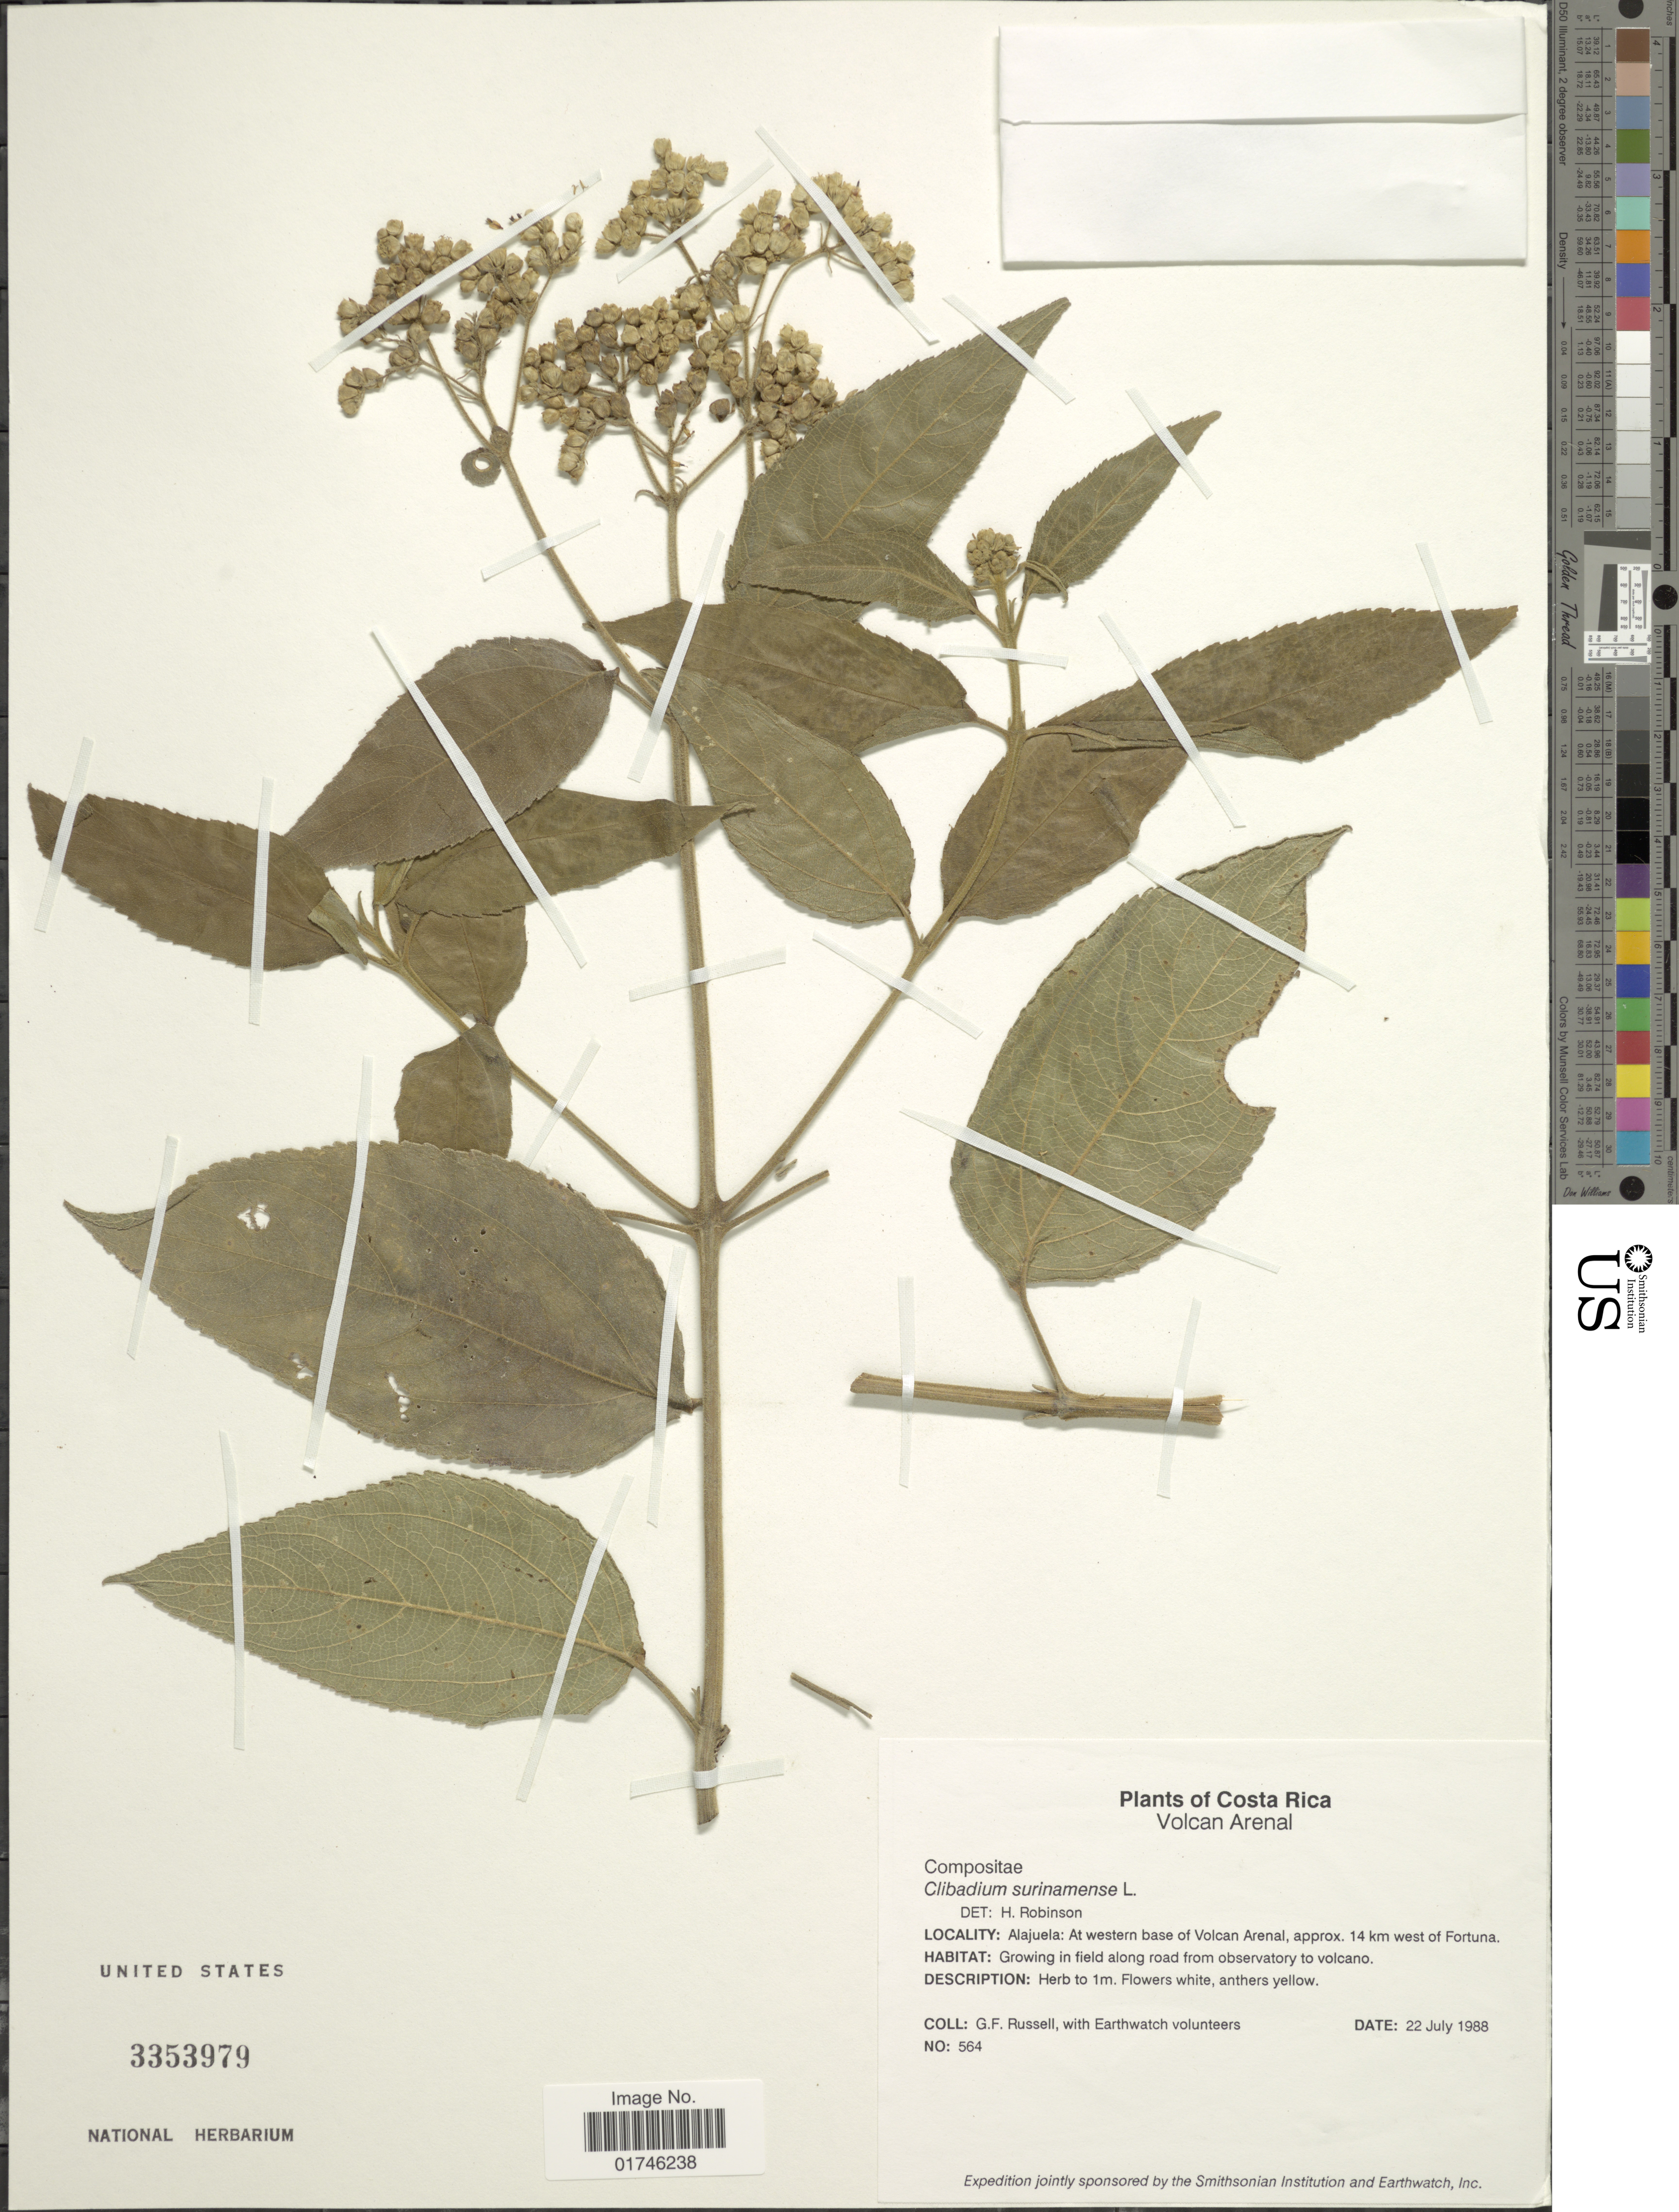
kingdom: Plantae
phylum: Tracheophyta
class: Magnoliopsida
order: Asterales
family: Asteraceae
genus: Clibadium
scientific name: Clibadium surinamense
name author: L.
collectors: G. Russell & Earthwatch Volunteers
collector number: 564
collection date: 1988-07-22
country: Costa Rica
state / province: Alajuela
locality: Alajuela, At western base of Volcan Arenal, approx. 14 km west of Fortuna. Volcano Arenal.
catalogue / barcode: US 3353979